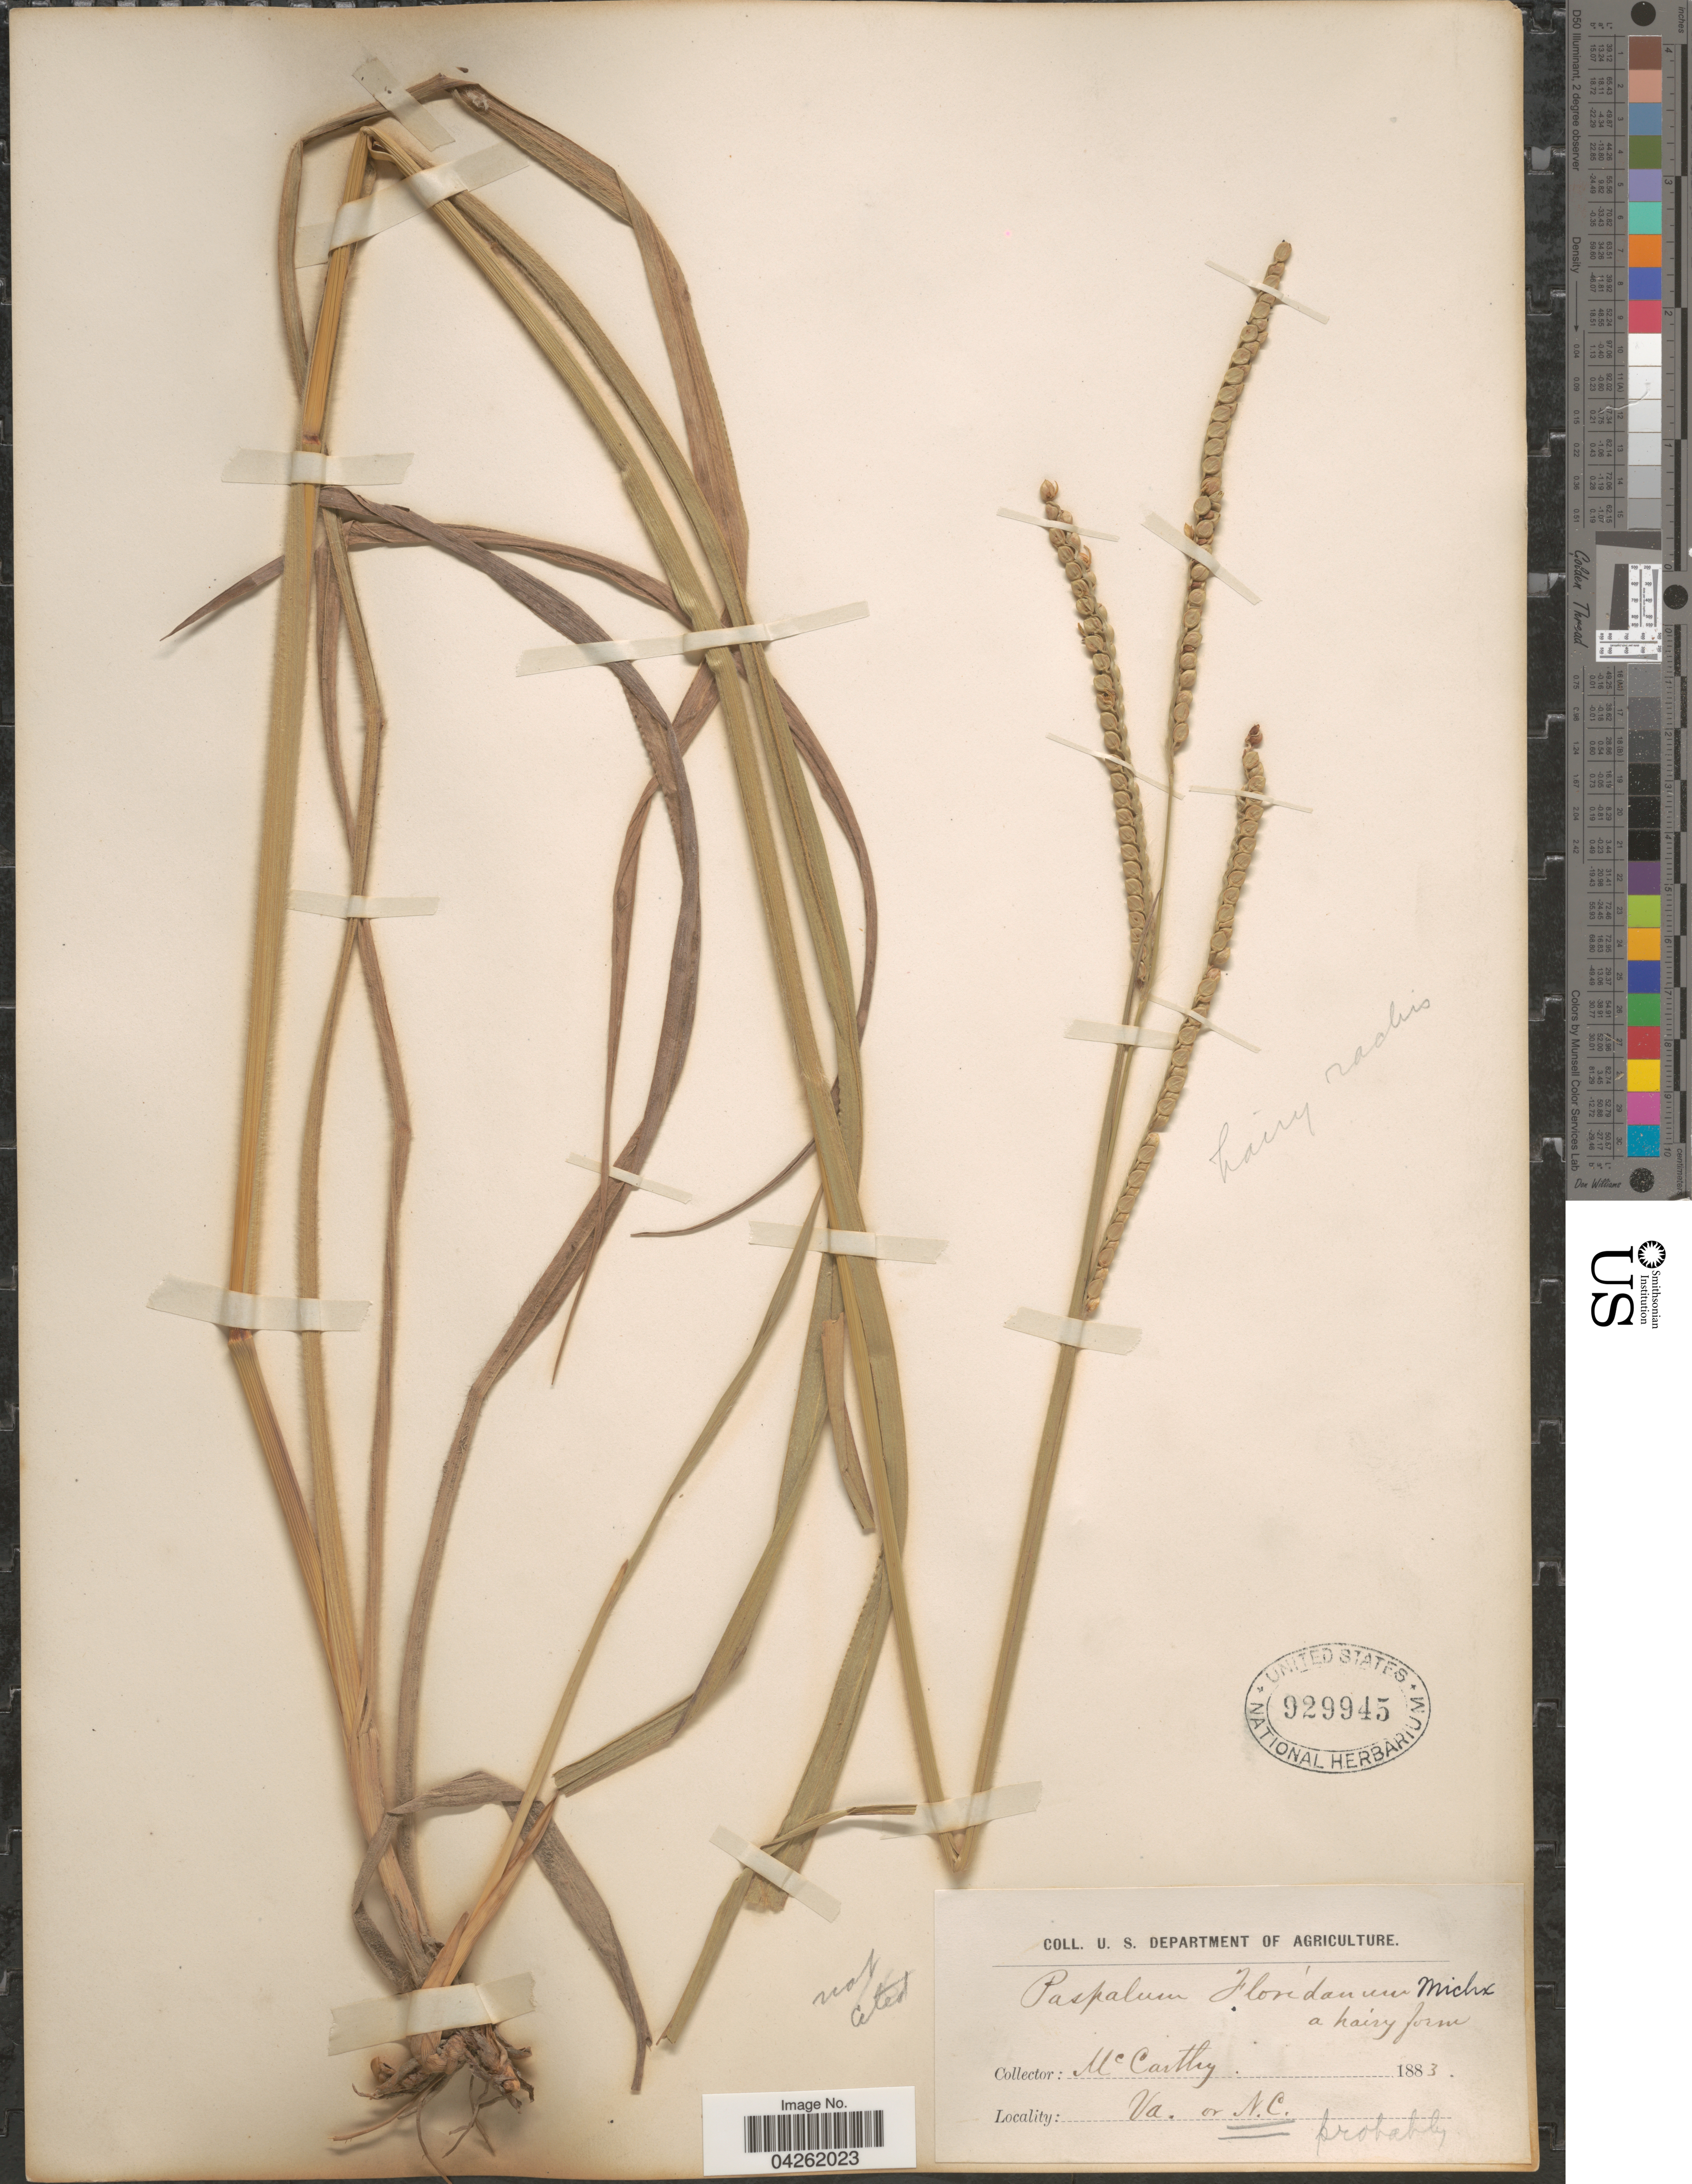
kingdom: Plantae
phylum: Tracheophyta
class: Liliopsida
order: Poales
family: Poaceae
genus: Paspalum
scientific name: Paspalum floridanum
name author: Michx.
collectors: -- McCarthy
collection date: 1883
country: United States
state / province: North Carolina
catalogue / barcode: US 929945